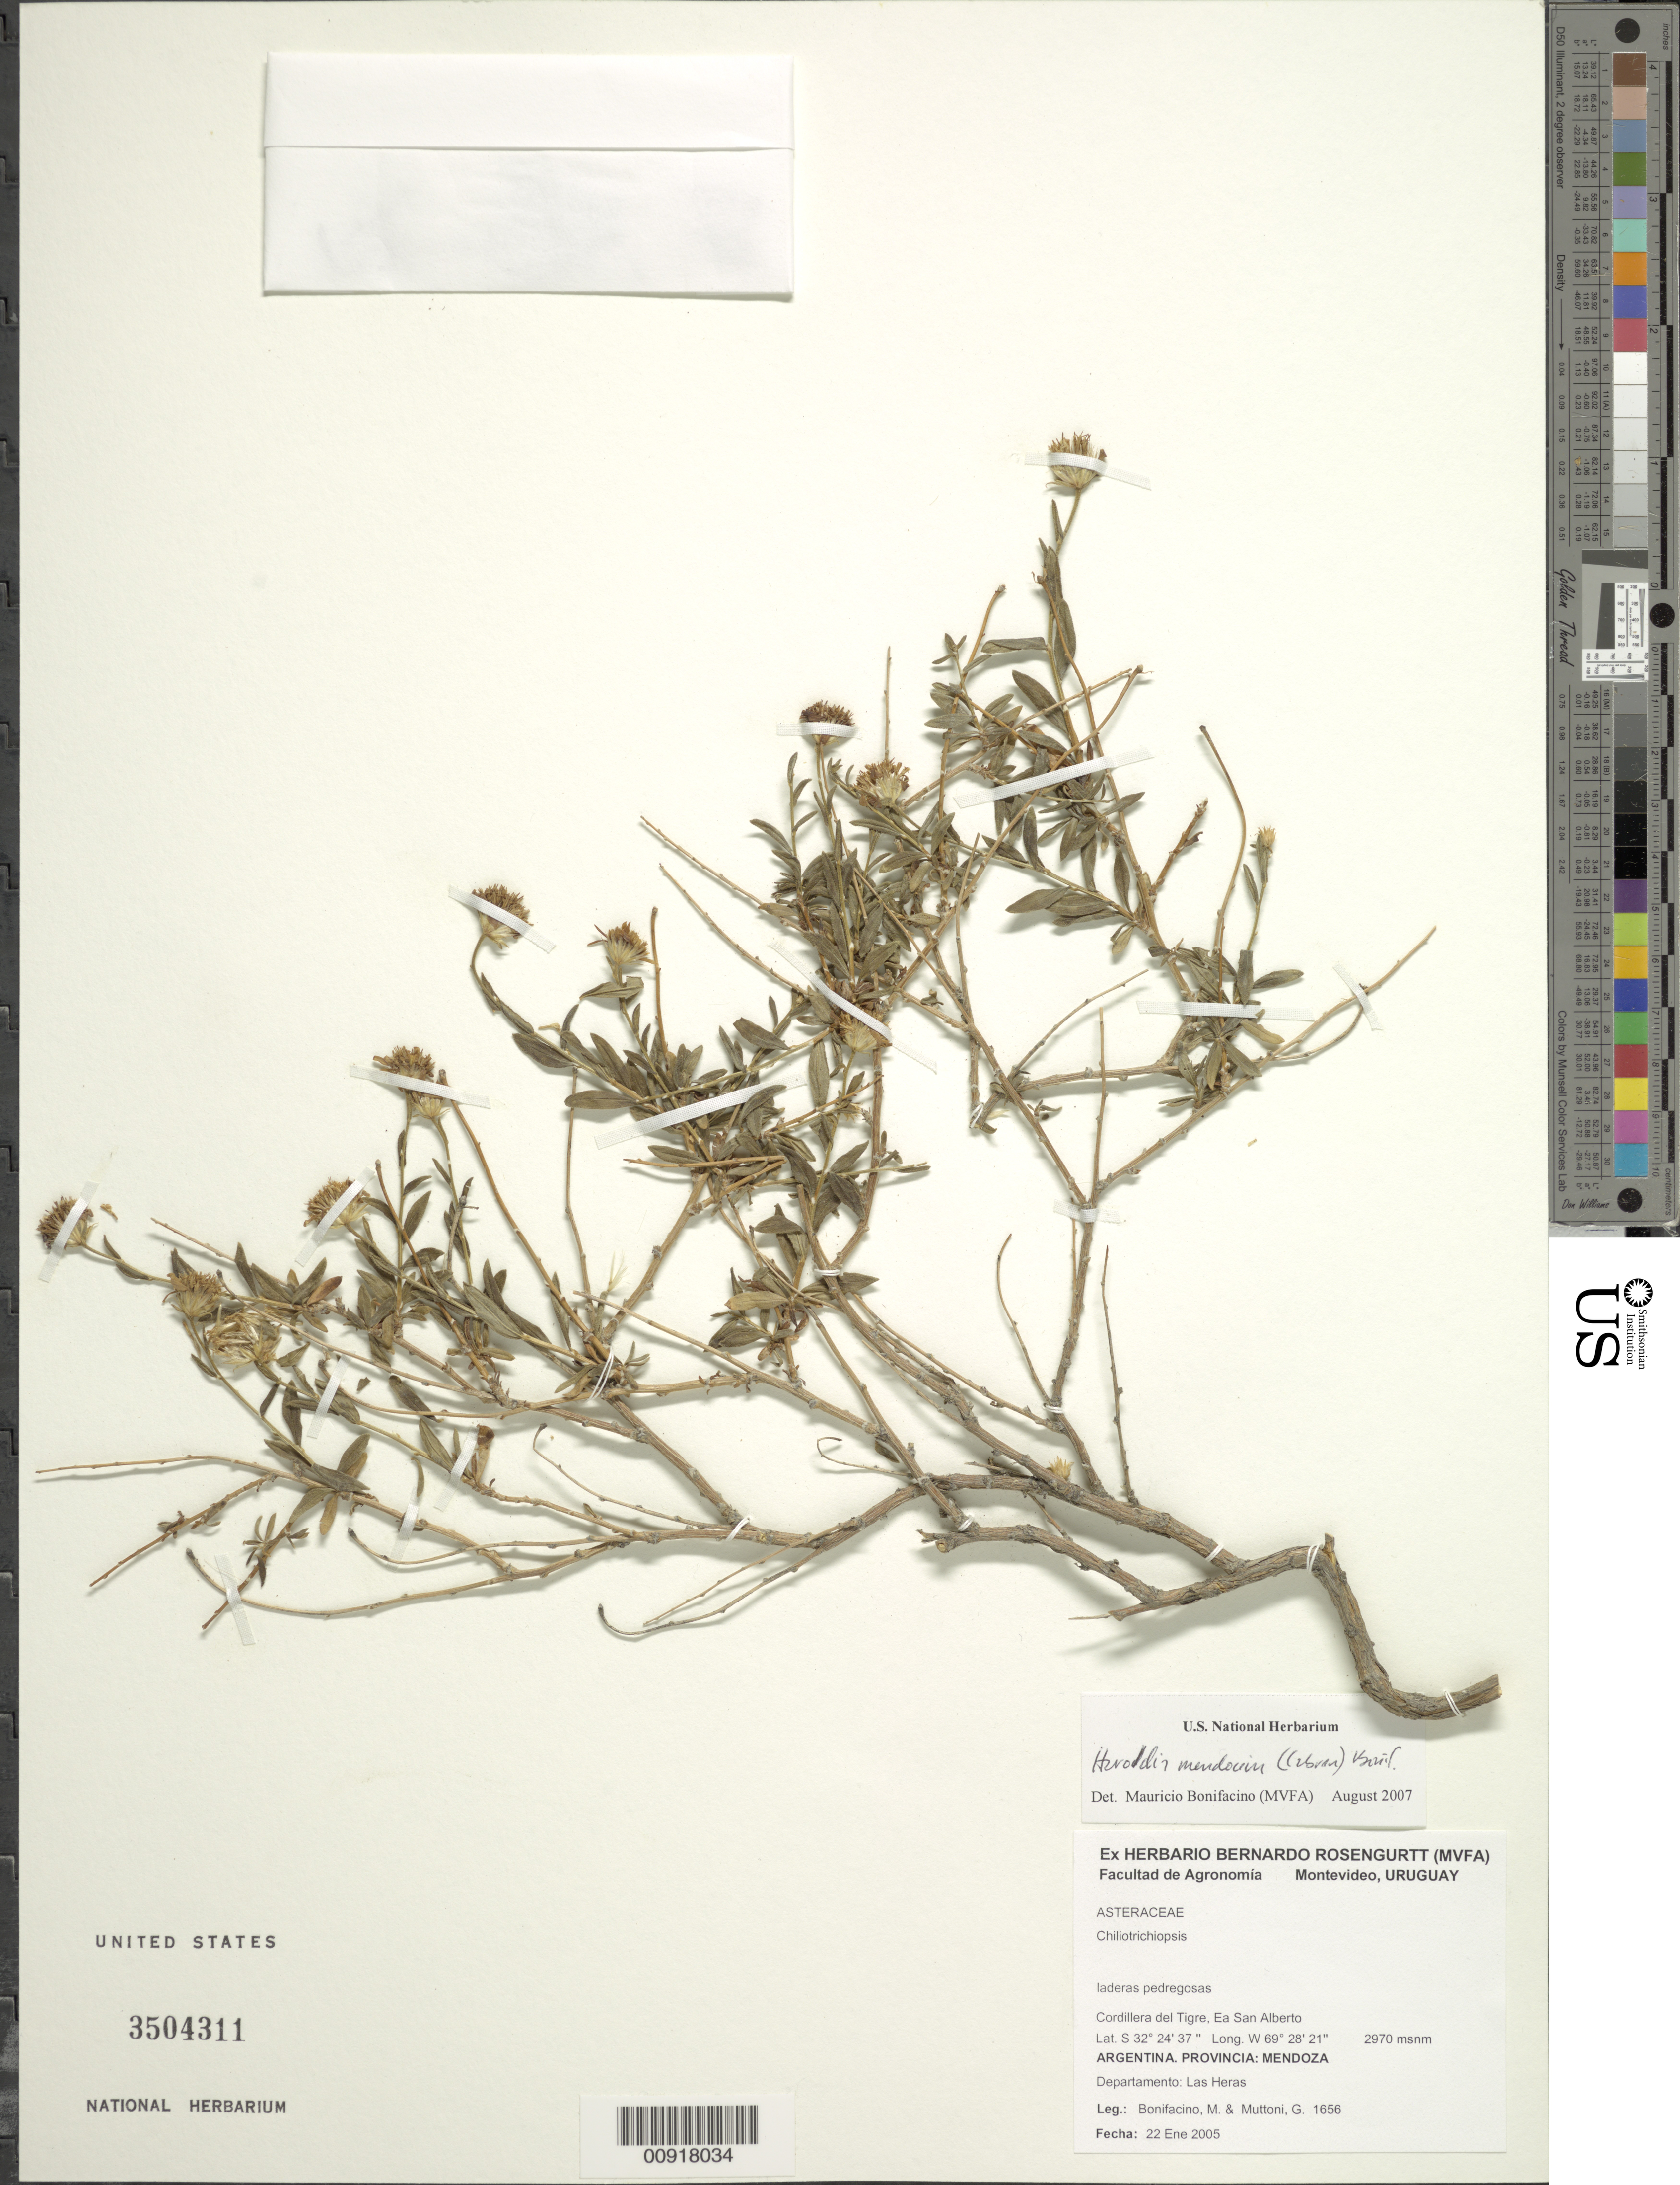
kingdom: Plantae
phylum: Tracheophyta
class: Magnoliopsida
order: Asterales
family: Asteraceae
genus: Haroldia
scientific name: Haroldia mendocina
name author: (Cabreva) Bonif.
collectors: M. Bonifacino & G. Muttoni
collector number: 1656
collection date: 2005-01-22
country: Argentina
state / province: Mendoza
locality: Dpto. Las Heras, Cordillera del Tigre, Ea San Alberto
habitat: Laderas pedregosas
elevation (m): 2970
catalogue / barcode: US 3504311